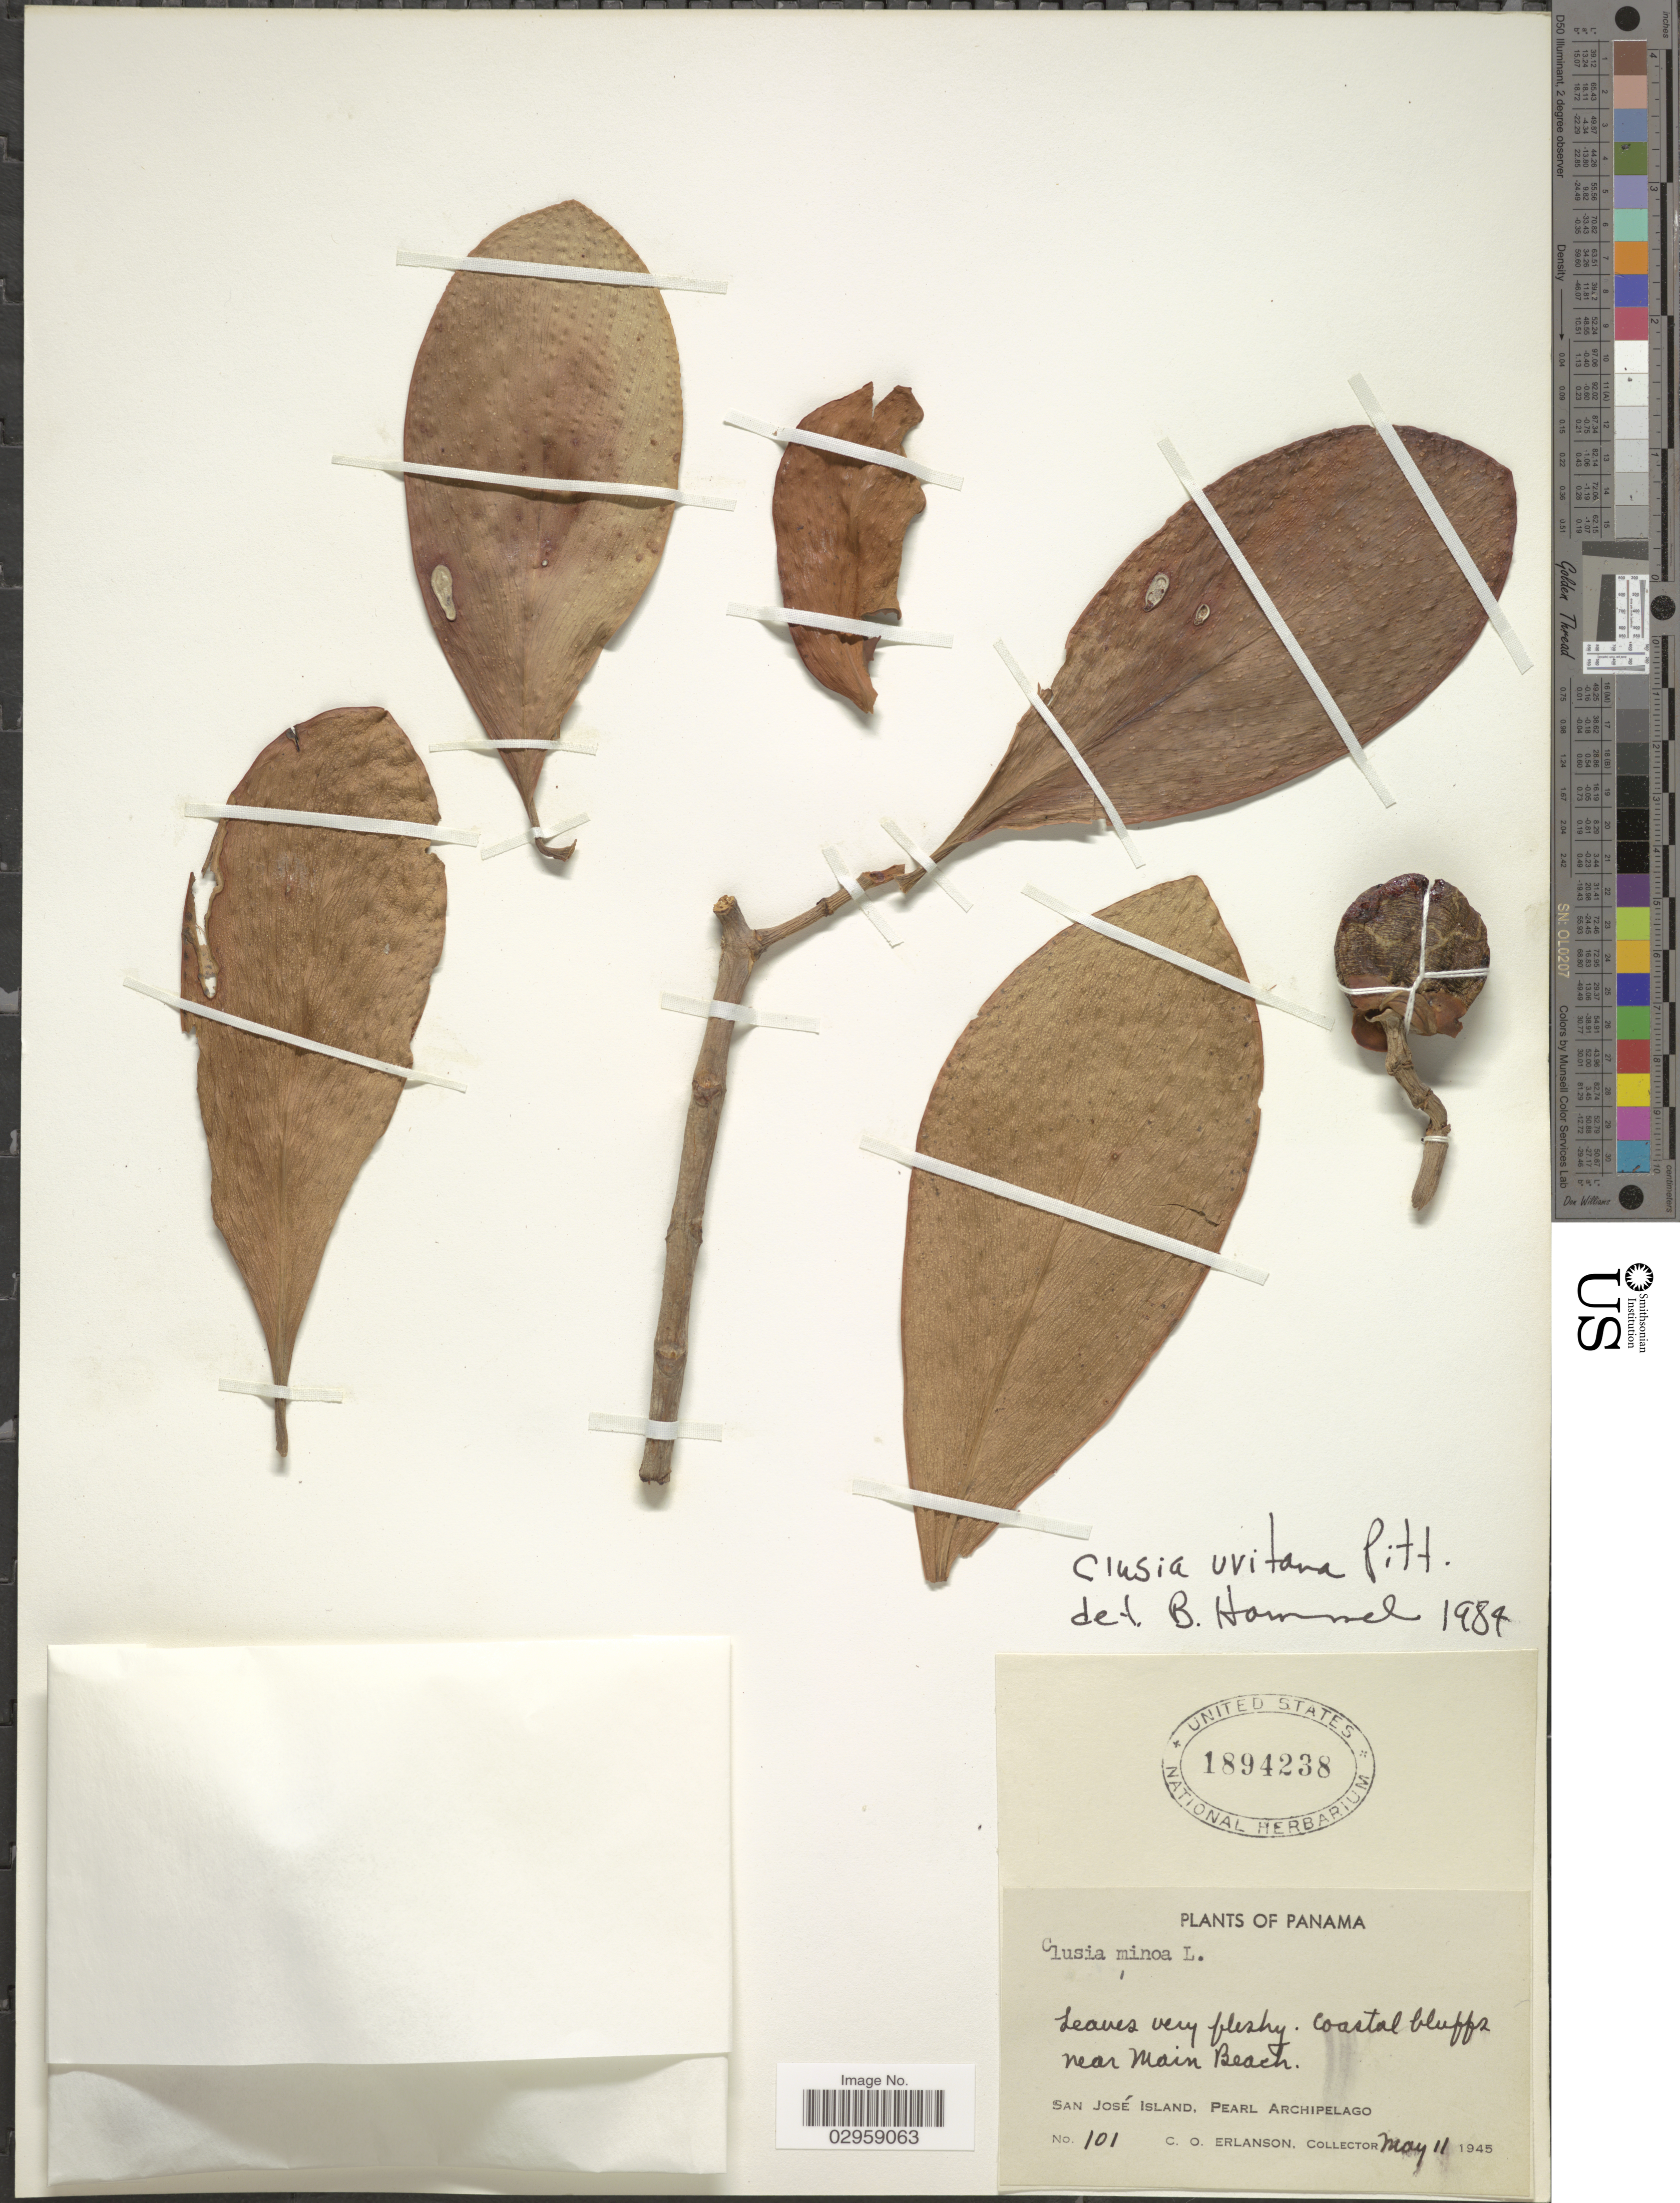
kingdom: Plantae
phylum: Tracheophyta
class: Magnoliopsida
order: Malpighiales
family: Clusiaceae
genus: Clusia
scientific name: Clusia uvitana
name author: Pittier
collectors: C. O. Erlanson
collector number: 101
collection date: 1945-05-11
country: Panama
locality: Coastal bluffs near Main Beach. San José Island, Pearl Archipelago.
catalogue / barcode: US 1894238